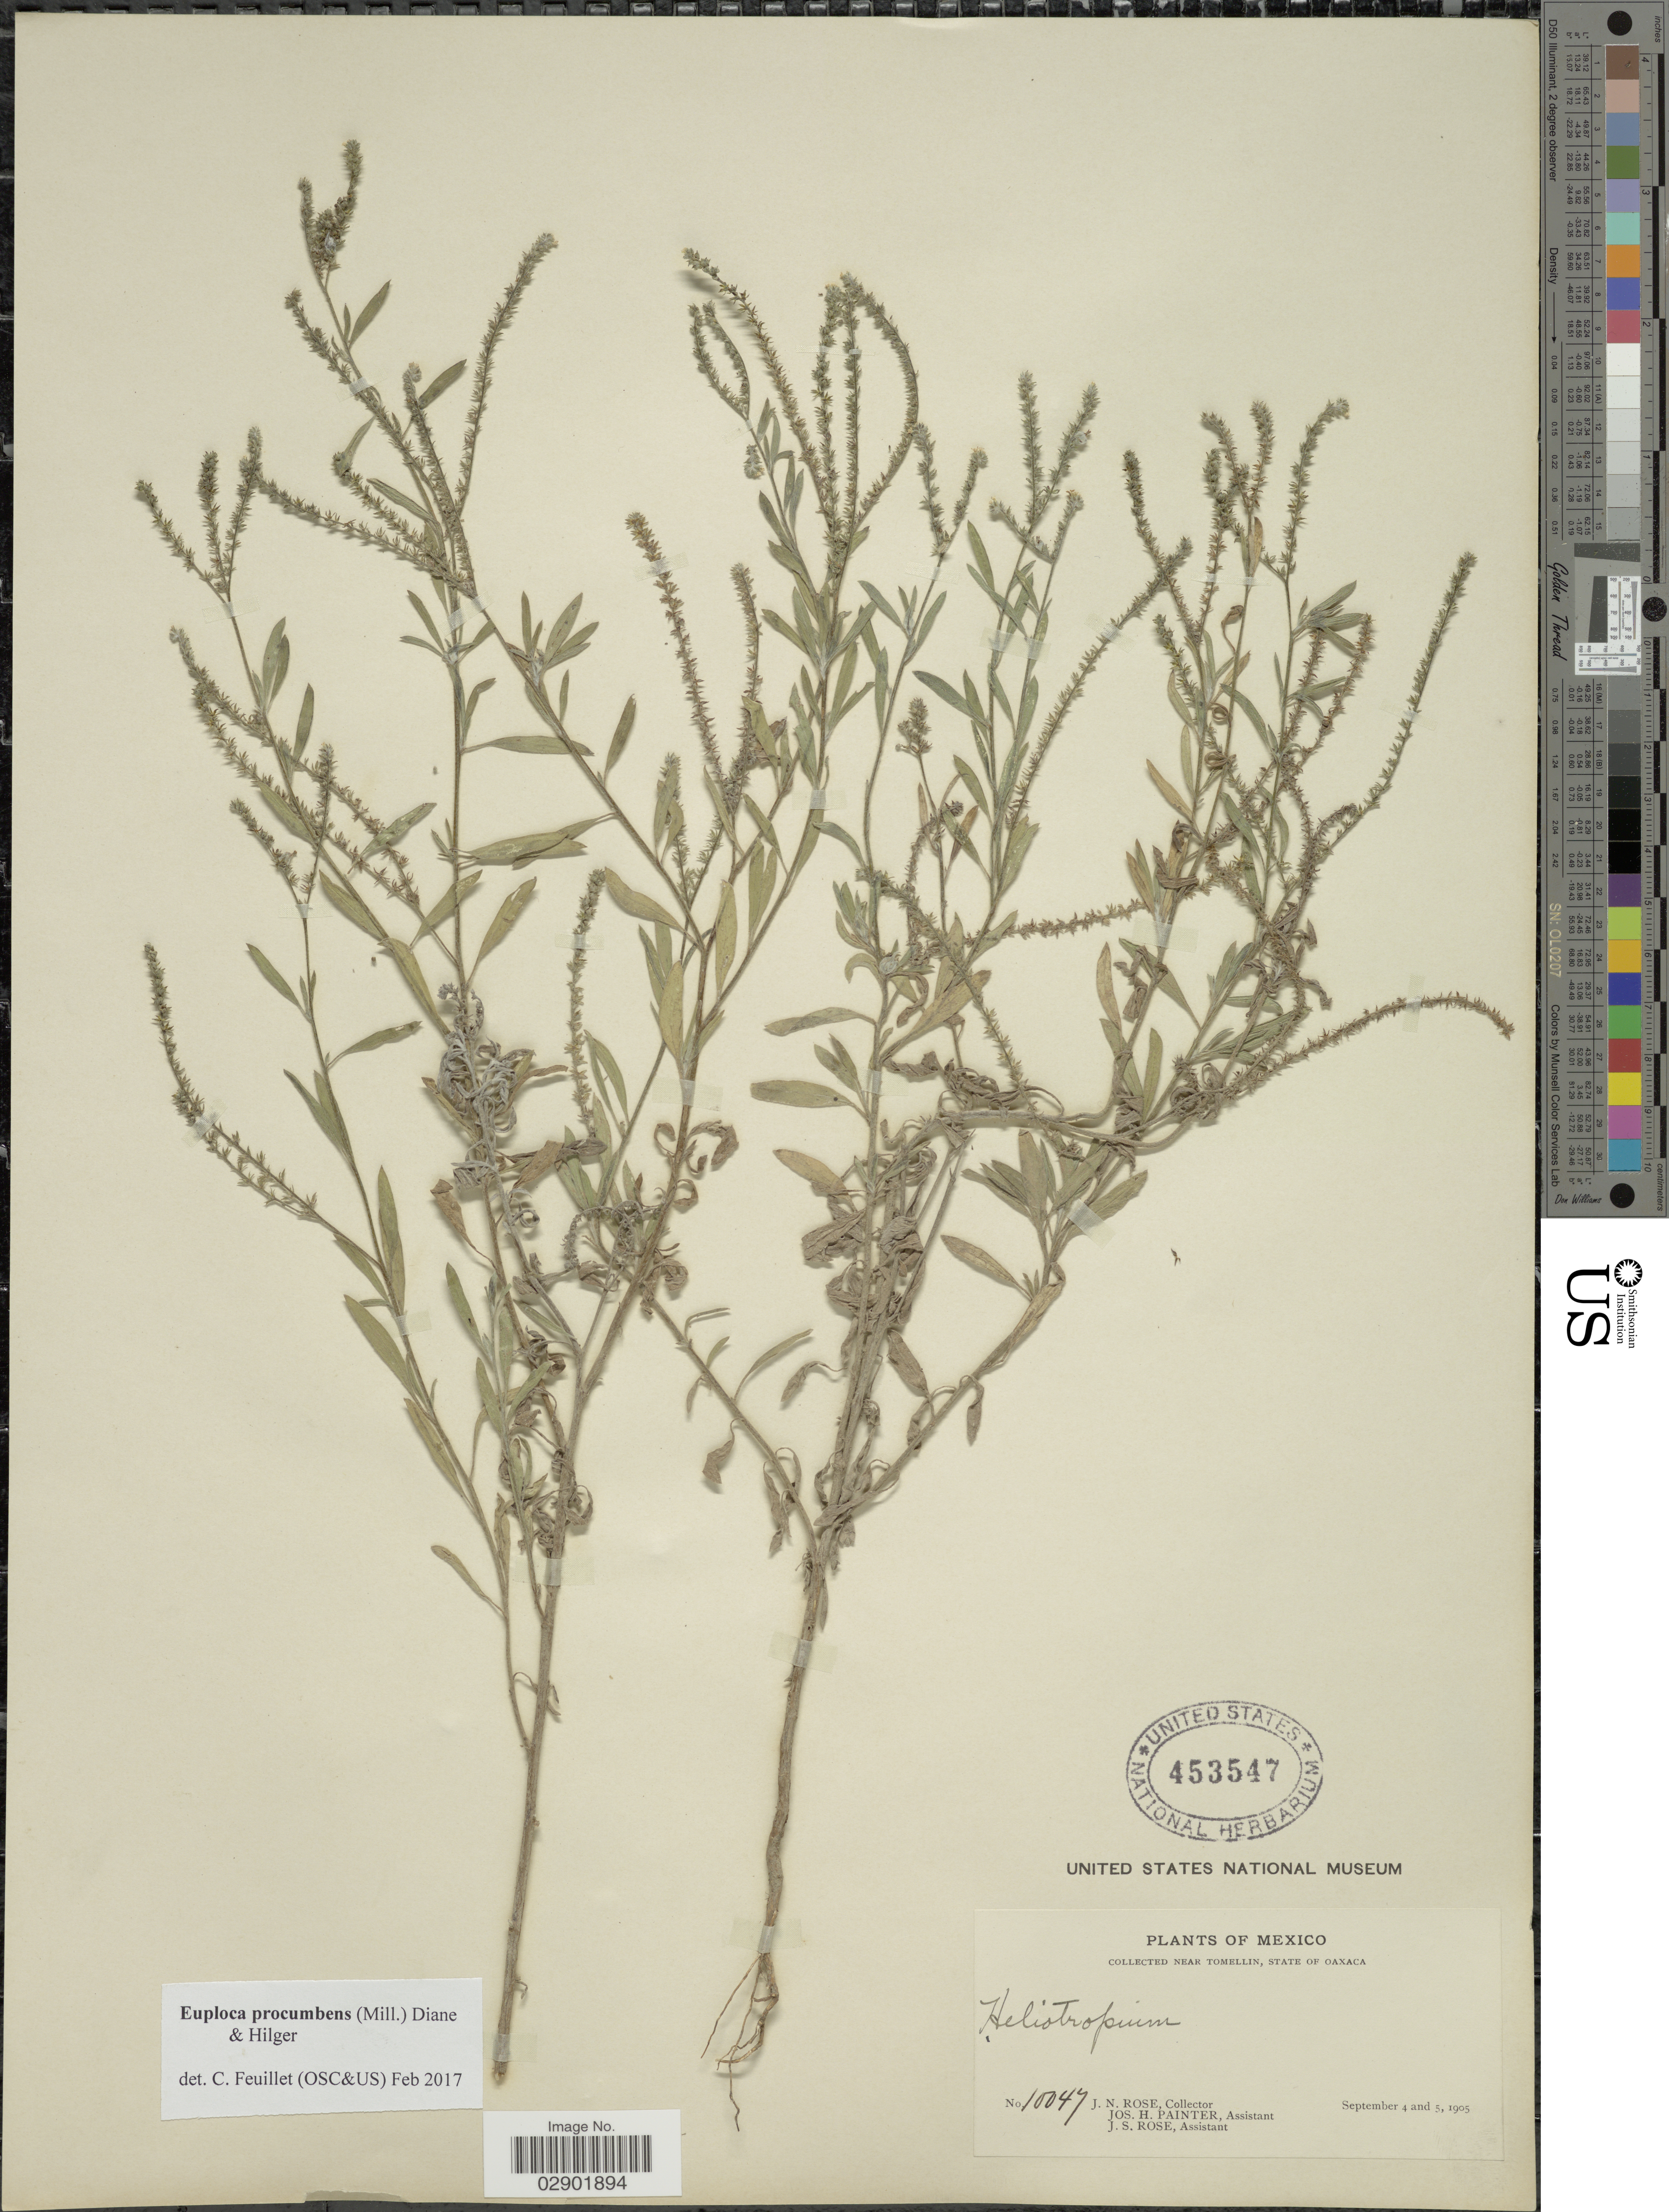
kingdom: Plantae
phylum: Tracheophyta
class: Magnoliopsida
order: Boraginales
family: Heliotropiaceae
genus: Euploca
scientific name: Euploca procumbens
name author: (Mill.) Diane & Hilger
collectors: J. N. Rose, J. H. Painter & J. S. Rose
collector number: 10047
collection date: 1905-09-04/1905-09-05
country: Mexico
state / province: Oaxaca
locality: Near Tomelin.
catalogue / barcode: US 453547